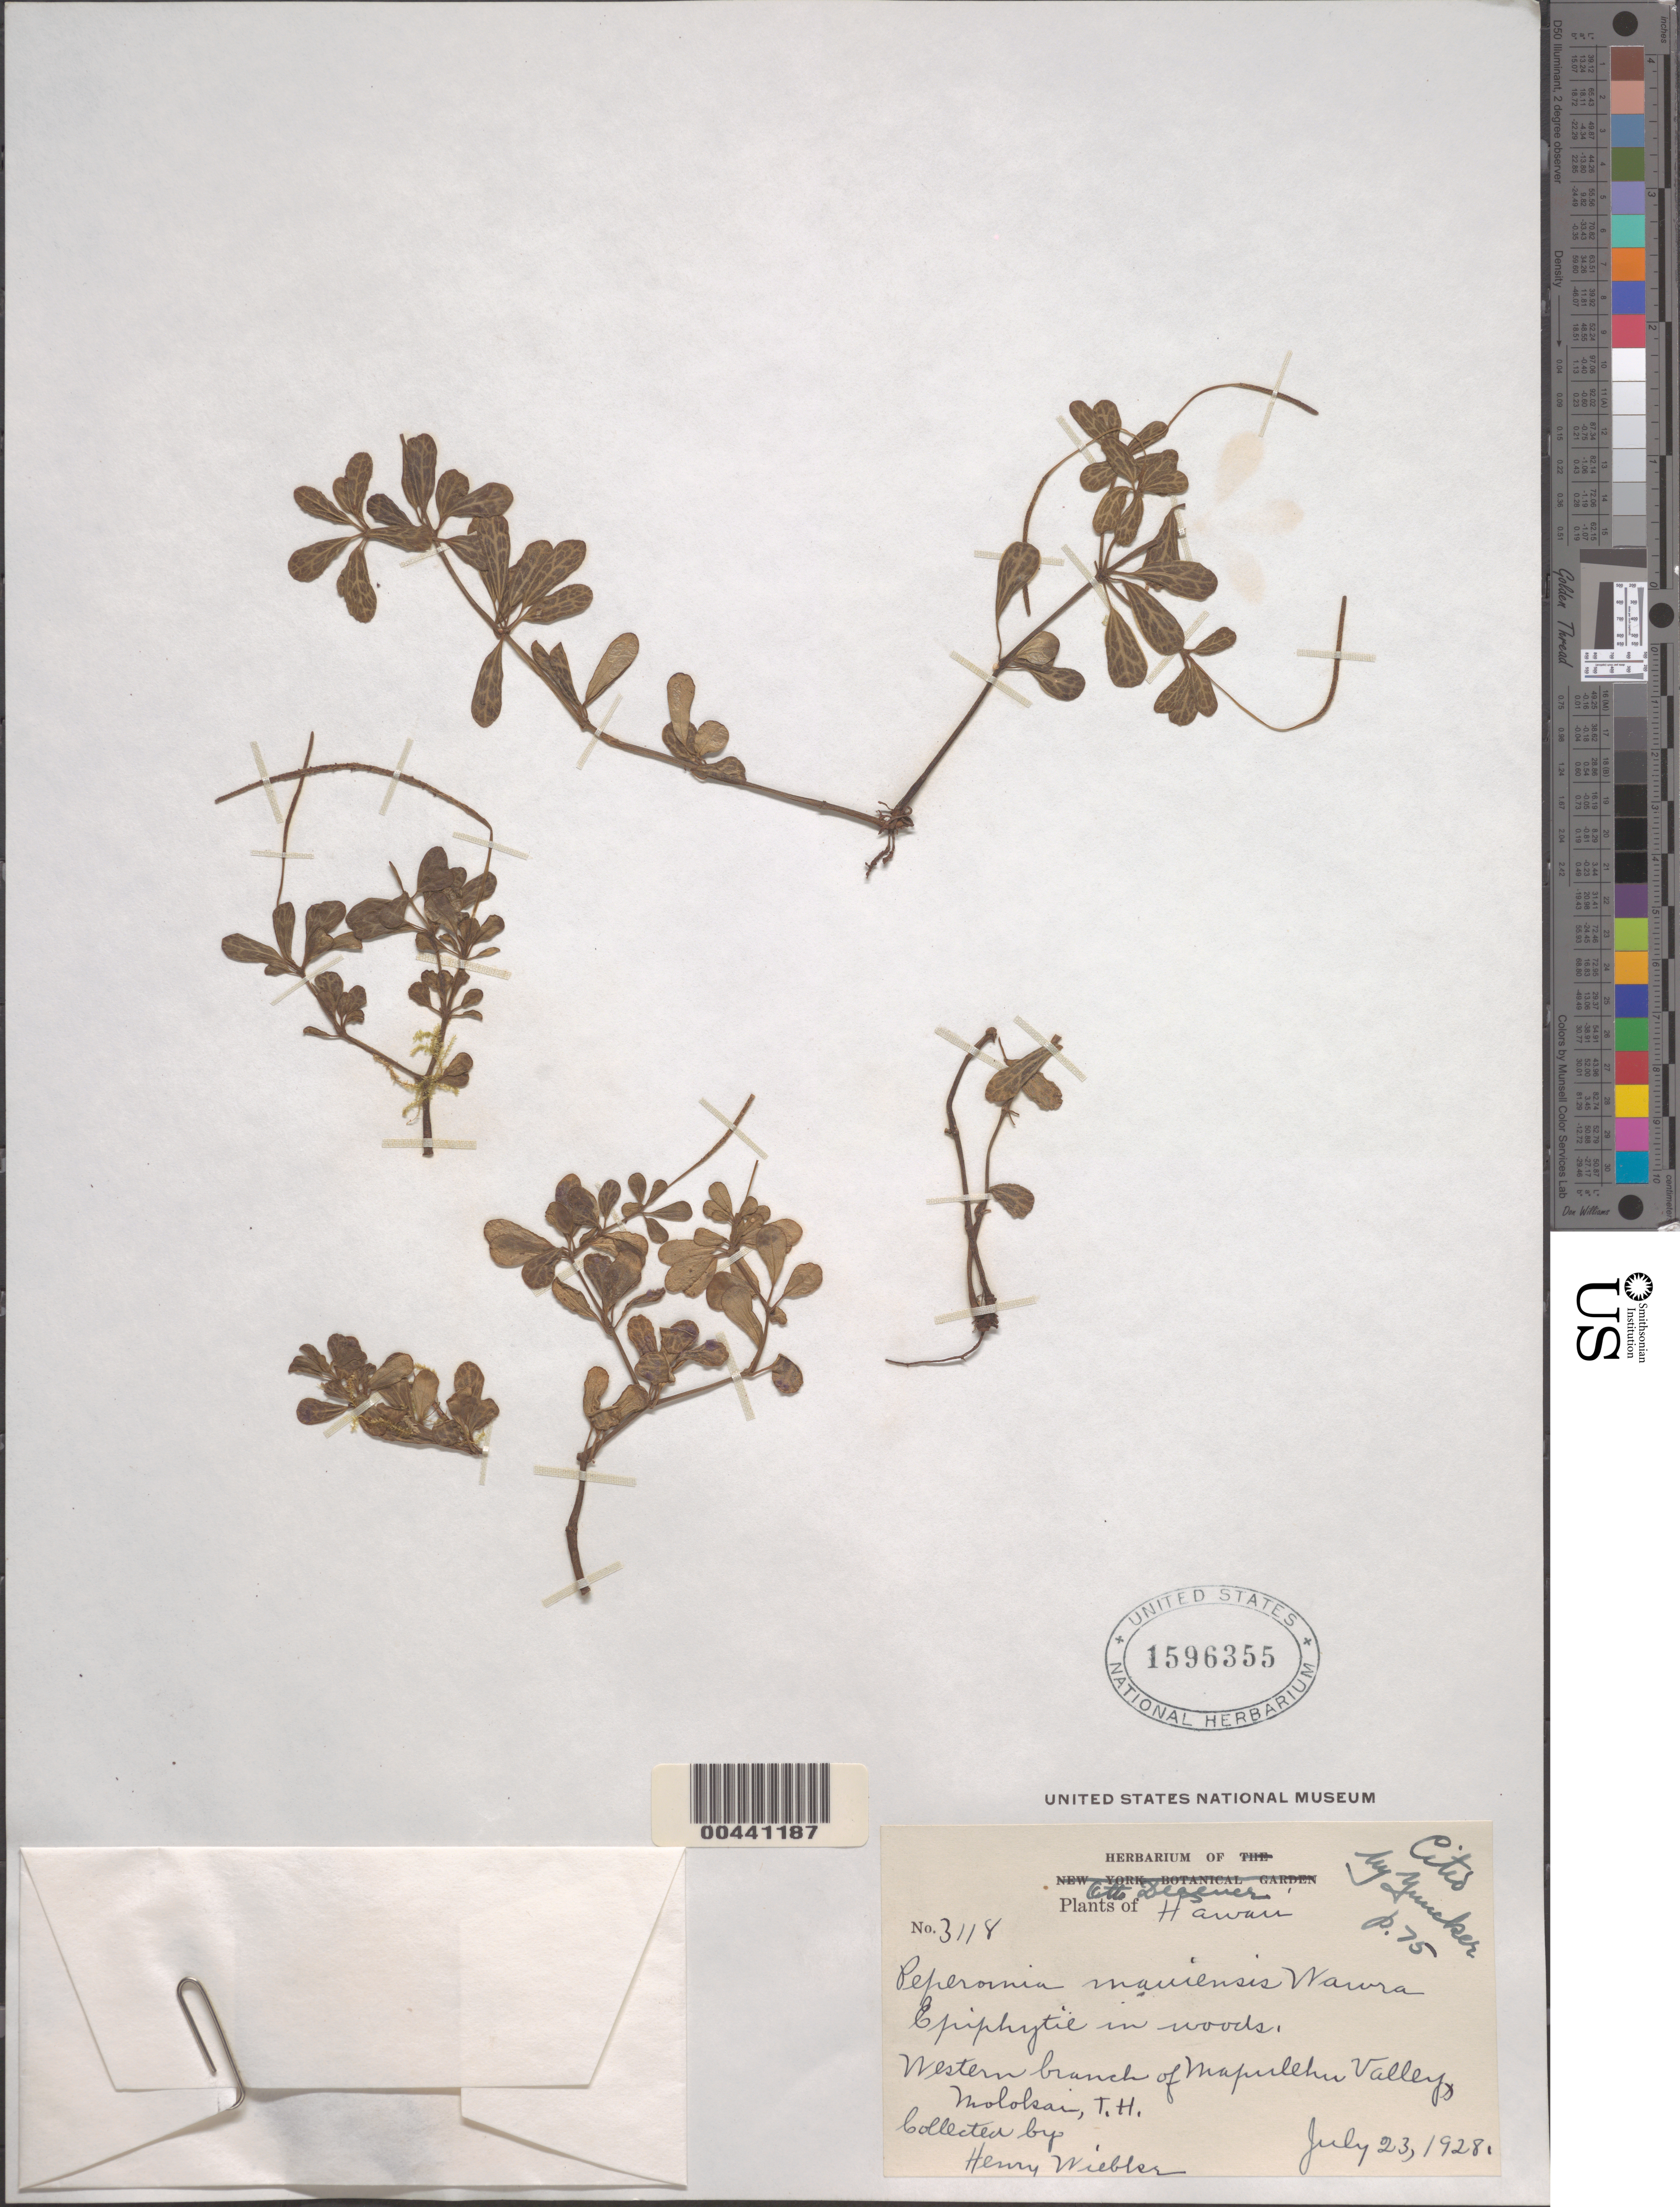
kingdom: Plantae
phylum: Tracheophyta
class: Magnoliopsida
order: Piperales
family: Piperaceae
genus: Peperomia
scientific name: Peperomia mauiensis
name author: Wawra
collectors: H. Wiebke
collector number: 3118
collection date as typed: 23 Jul 1928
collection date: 1928-07-23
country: United States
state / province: Hawaii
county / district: Maui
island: Moloka'i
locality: Western branch of Mapulehu Valley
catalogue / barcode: US 1596355